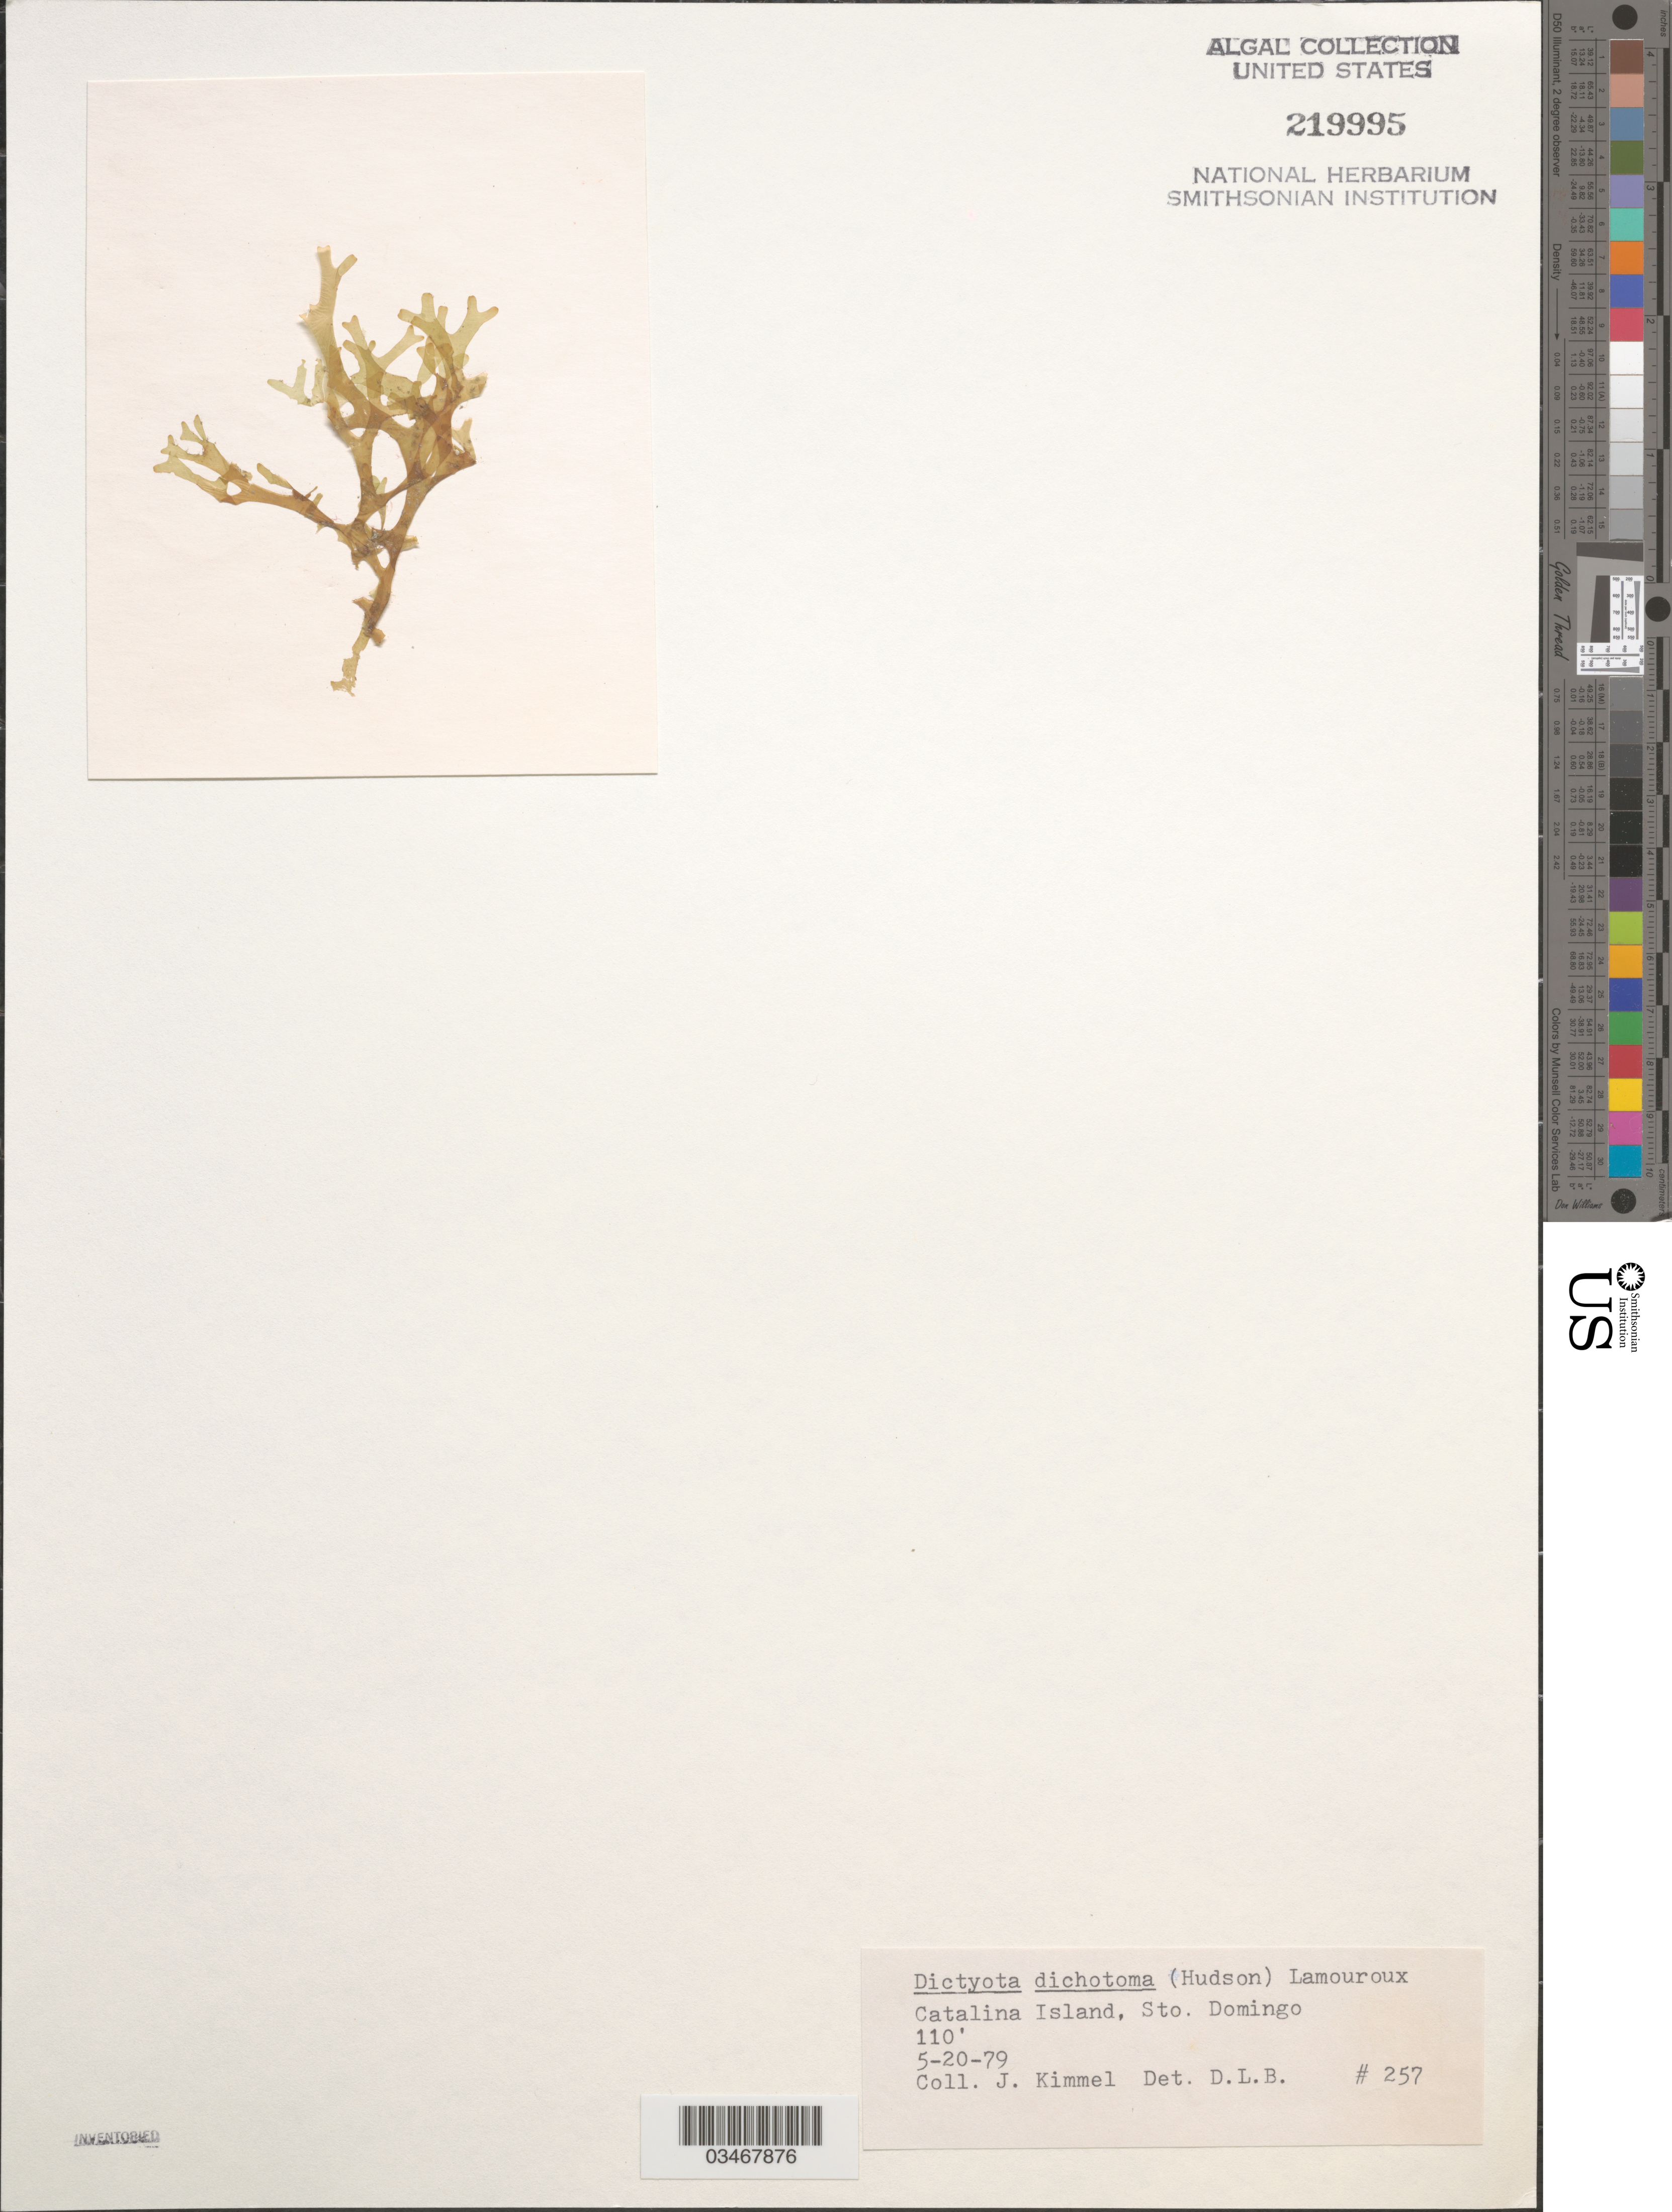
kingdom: Chromista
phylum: Ochrophyta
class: Phaeophyceae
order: Dictyotales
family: Dictyotaceae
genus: Dictyota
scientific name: Dictyota dichotoma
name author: (Huds.) J.V.Lamouroux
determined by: Ballantine, D. L.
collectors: J. Kimmel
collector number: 257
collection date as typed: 20 May 1979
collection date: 1979-05-20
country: Dominican Republic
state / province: La Romana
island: Catalina Island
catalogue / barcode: US 219995